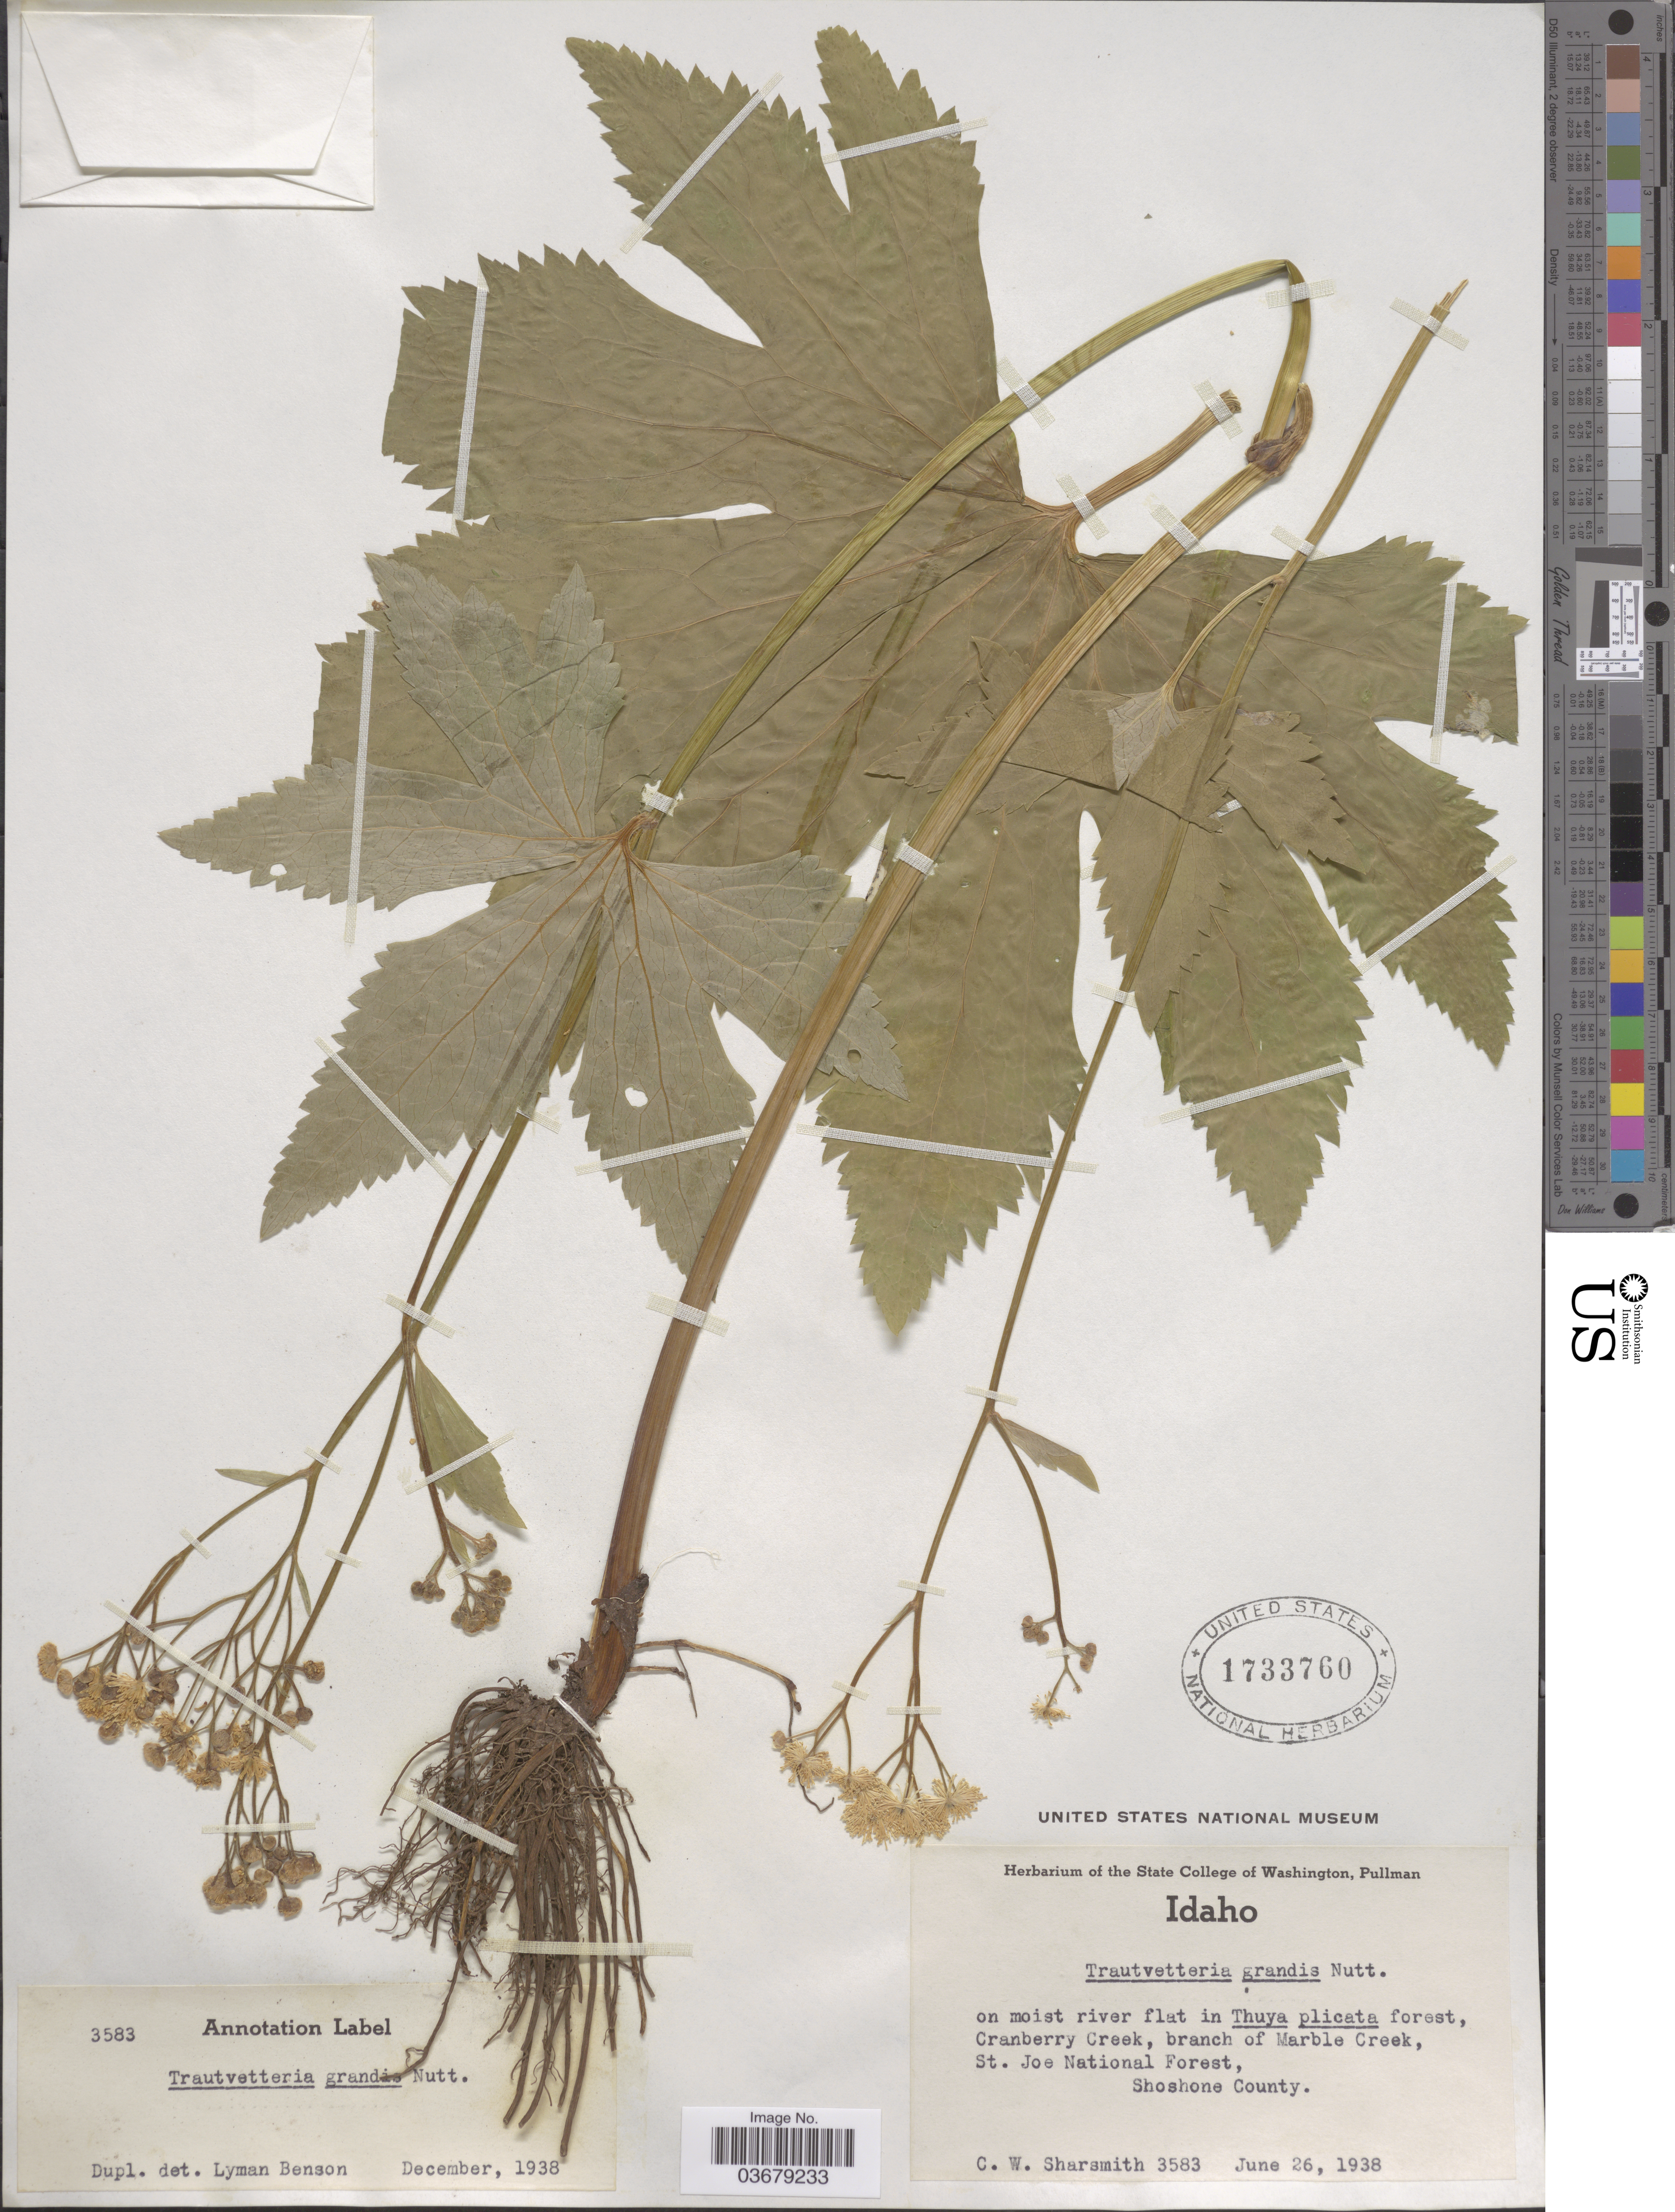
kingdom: Plantae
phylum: Tracheophyta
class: Magnoliopsida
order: Ranunculales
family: Ranunculaceae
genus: Trautvetteria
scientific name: Trautvetteria caroliniensis var. grandis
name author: (Water) Vail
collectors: C. Sharsmith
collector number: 3583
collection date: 1938-06-26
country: United States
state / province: Idaho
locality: Cranberry Creek, branch of Marble Creek, St. Joe National Forest, Shoshone County.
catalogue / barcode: US 1733760